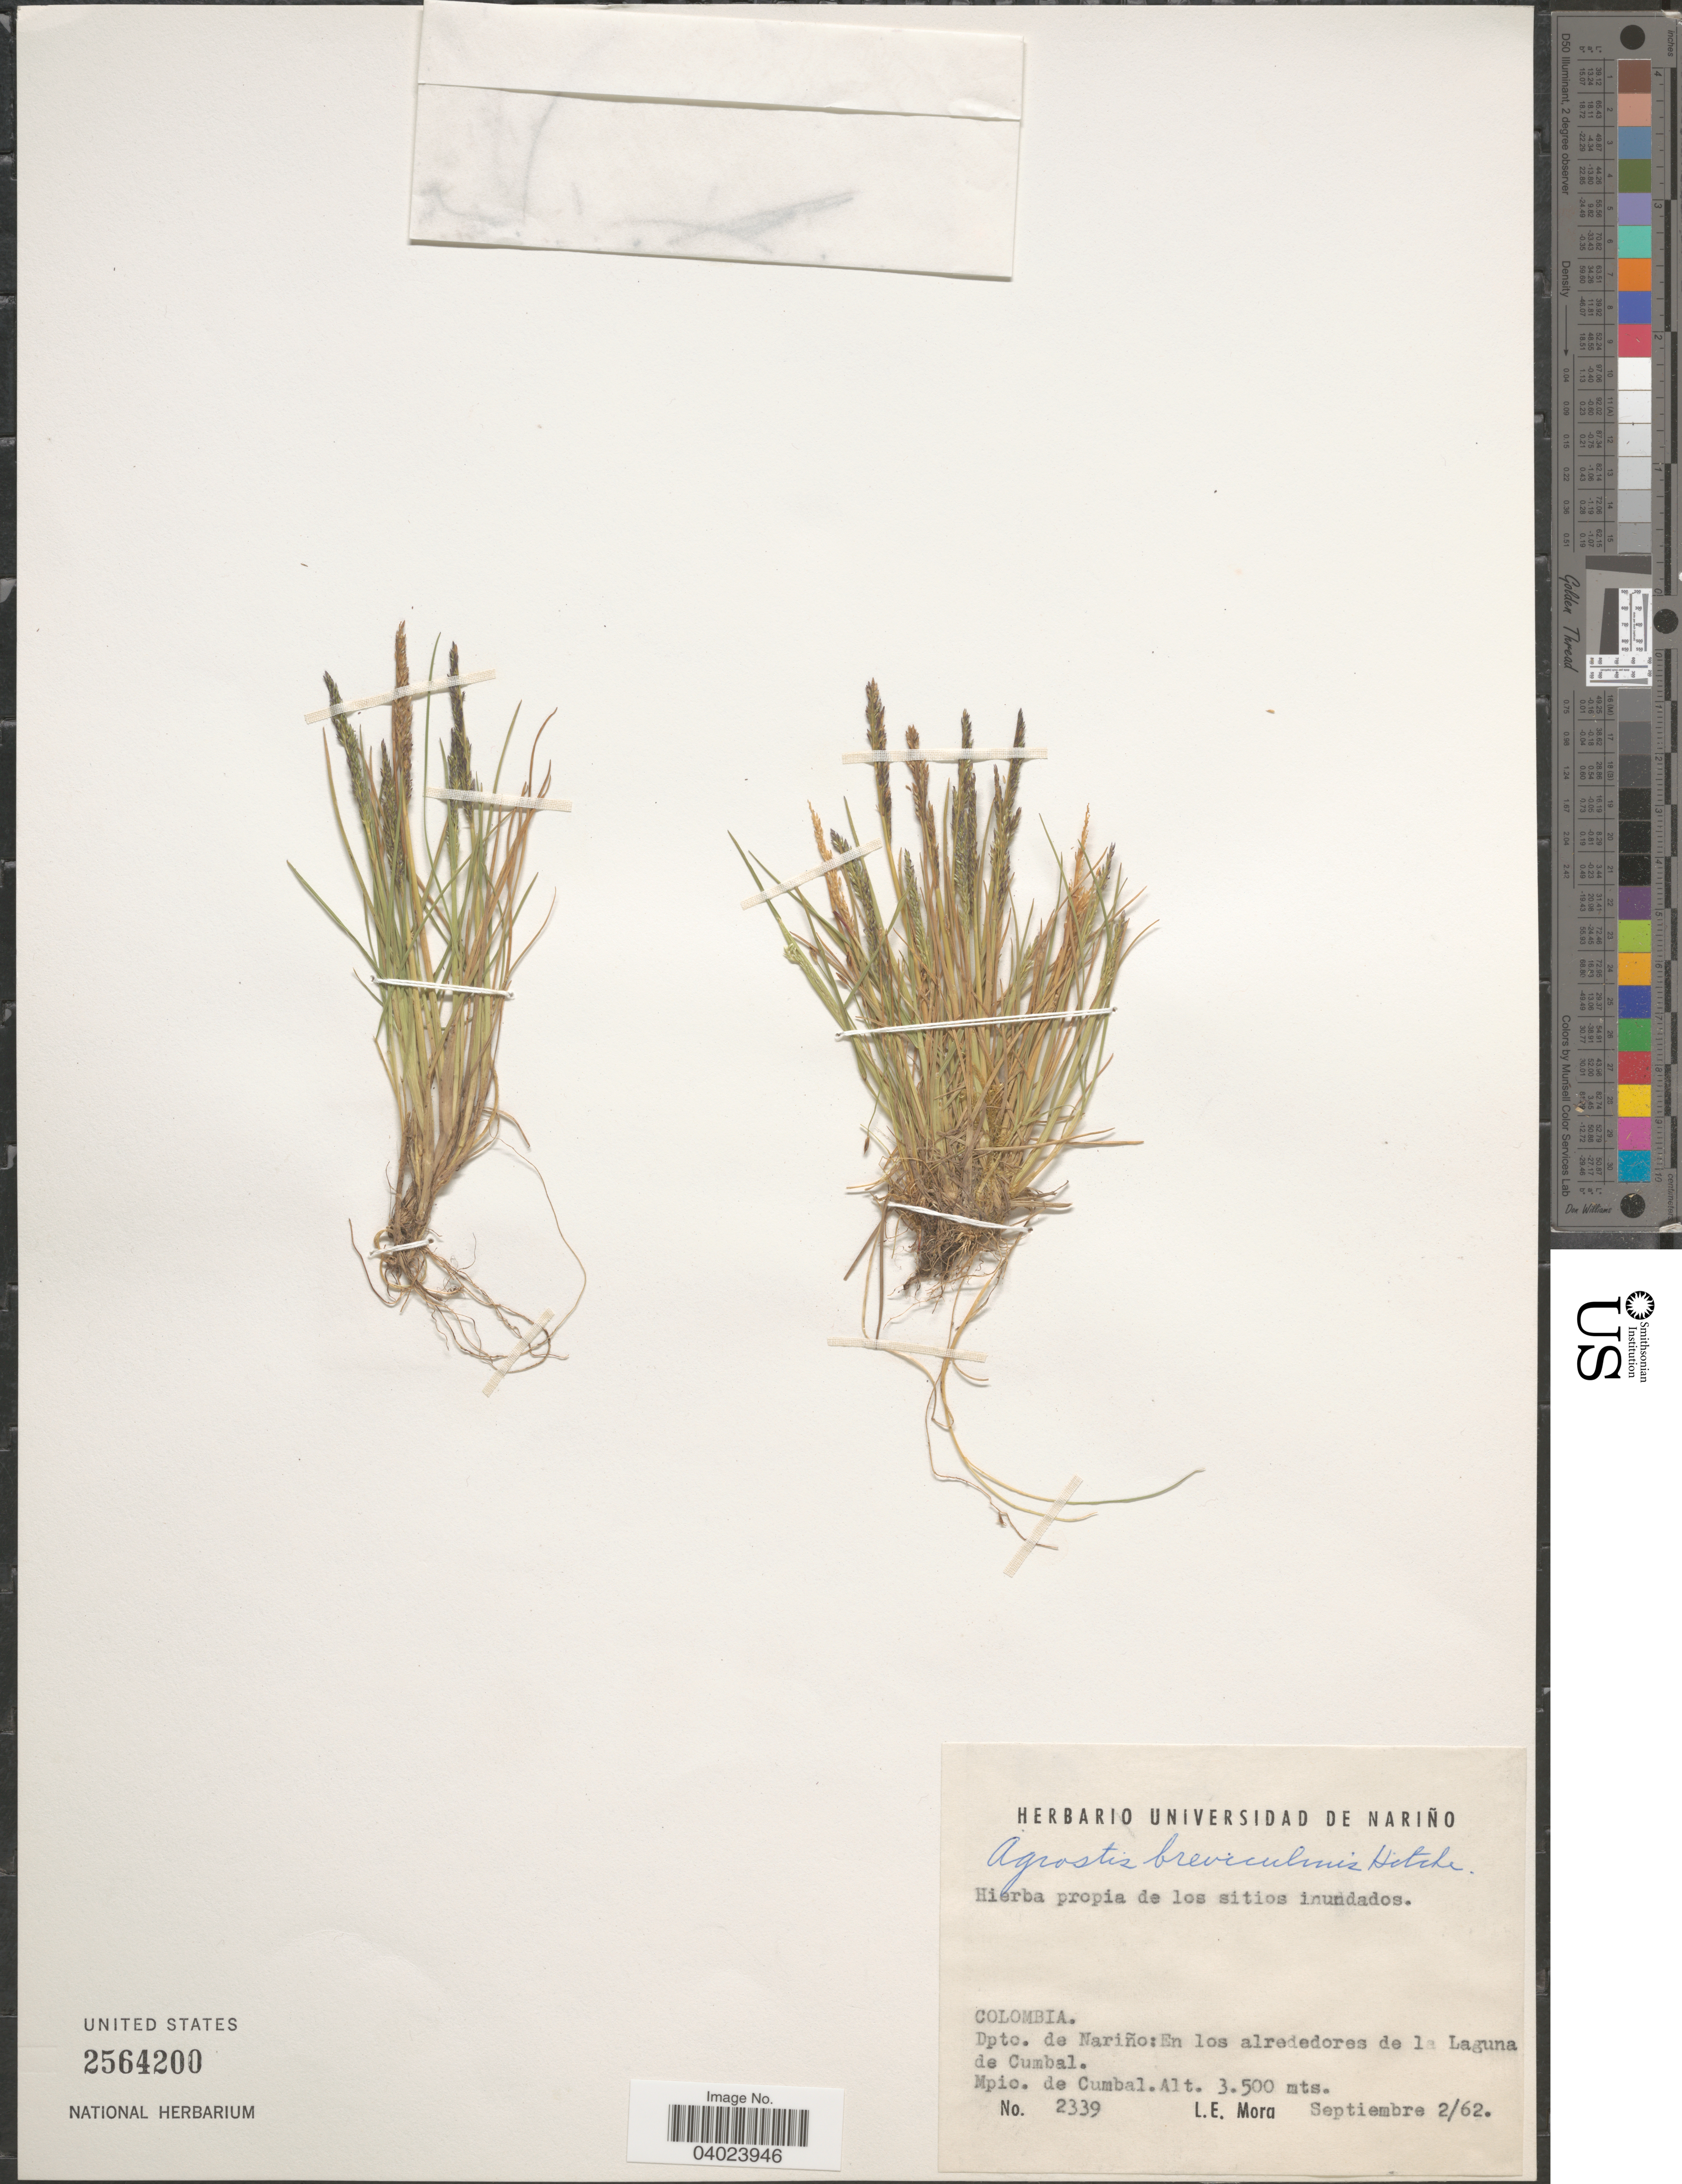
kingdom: Plantae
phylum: Tracheophyta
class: Liliopsida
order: Poales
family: Poaceae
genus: Agrostis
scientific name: Agrostis breviculmis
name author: Hitchc.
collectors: L. Mora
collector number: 2339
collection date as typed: Transcribed d/m/y: 2/9/62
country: Colombia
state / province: Nariño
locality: Dpto. de Nariño: En los alrededores de la Laguna de Cumbal. Mpio. de Cumbal.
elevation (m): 3500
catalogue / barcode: US 2564200